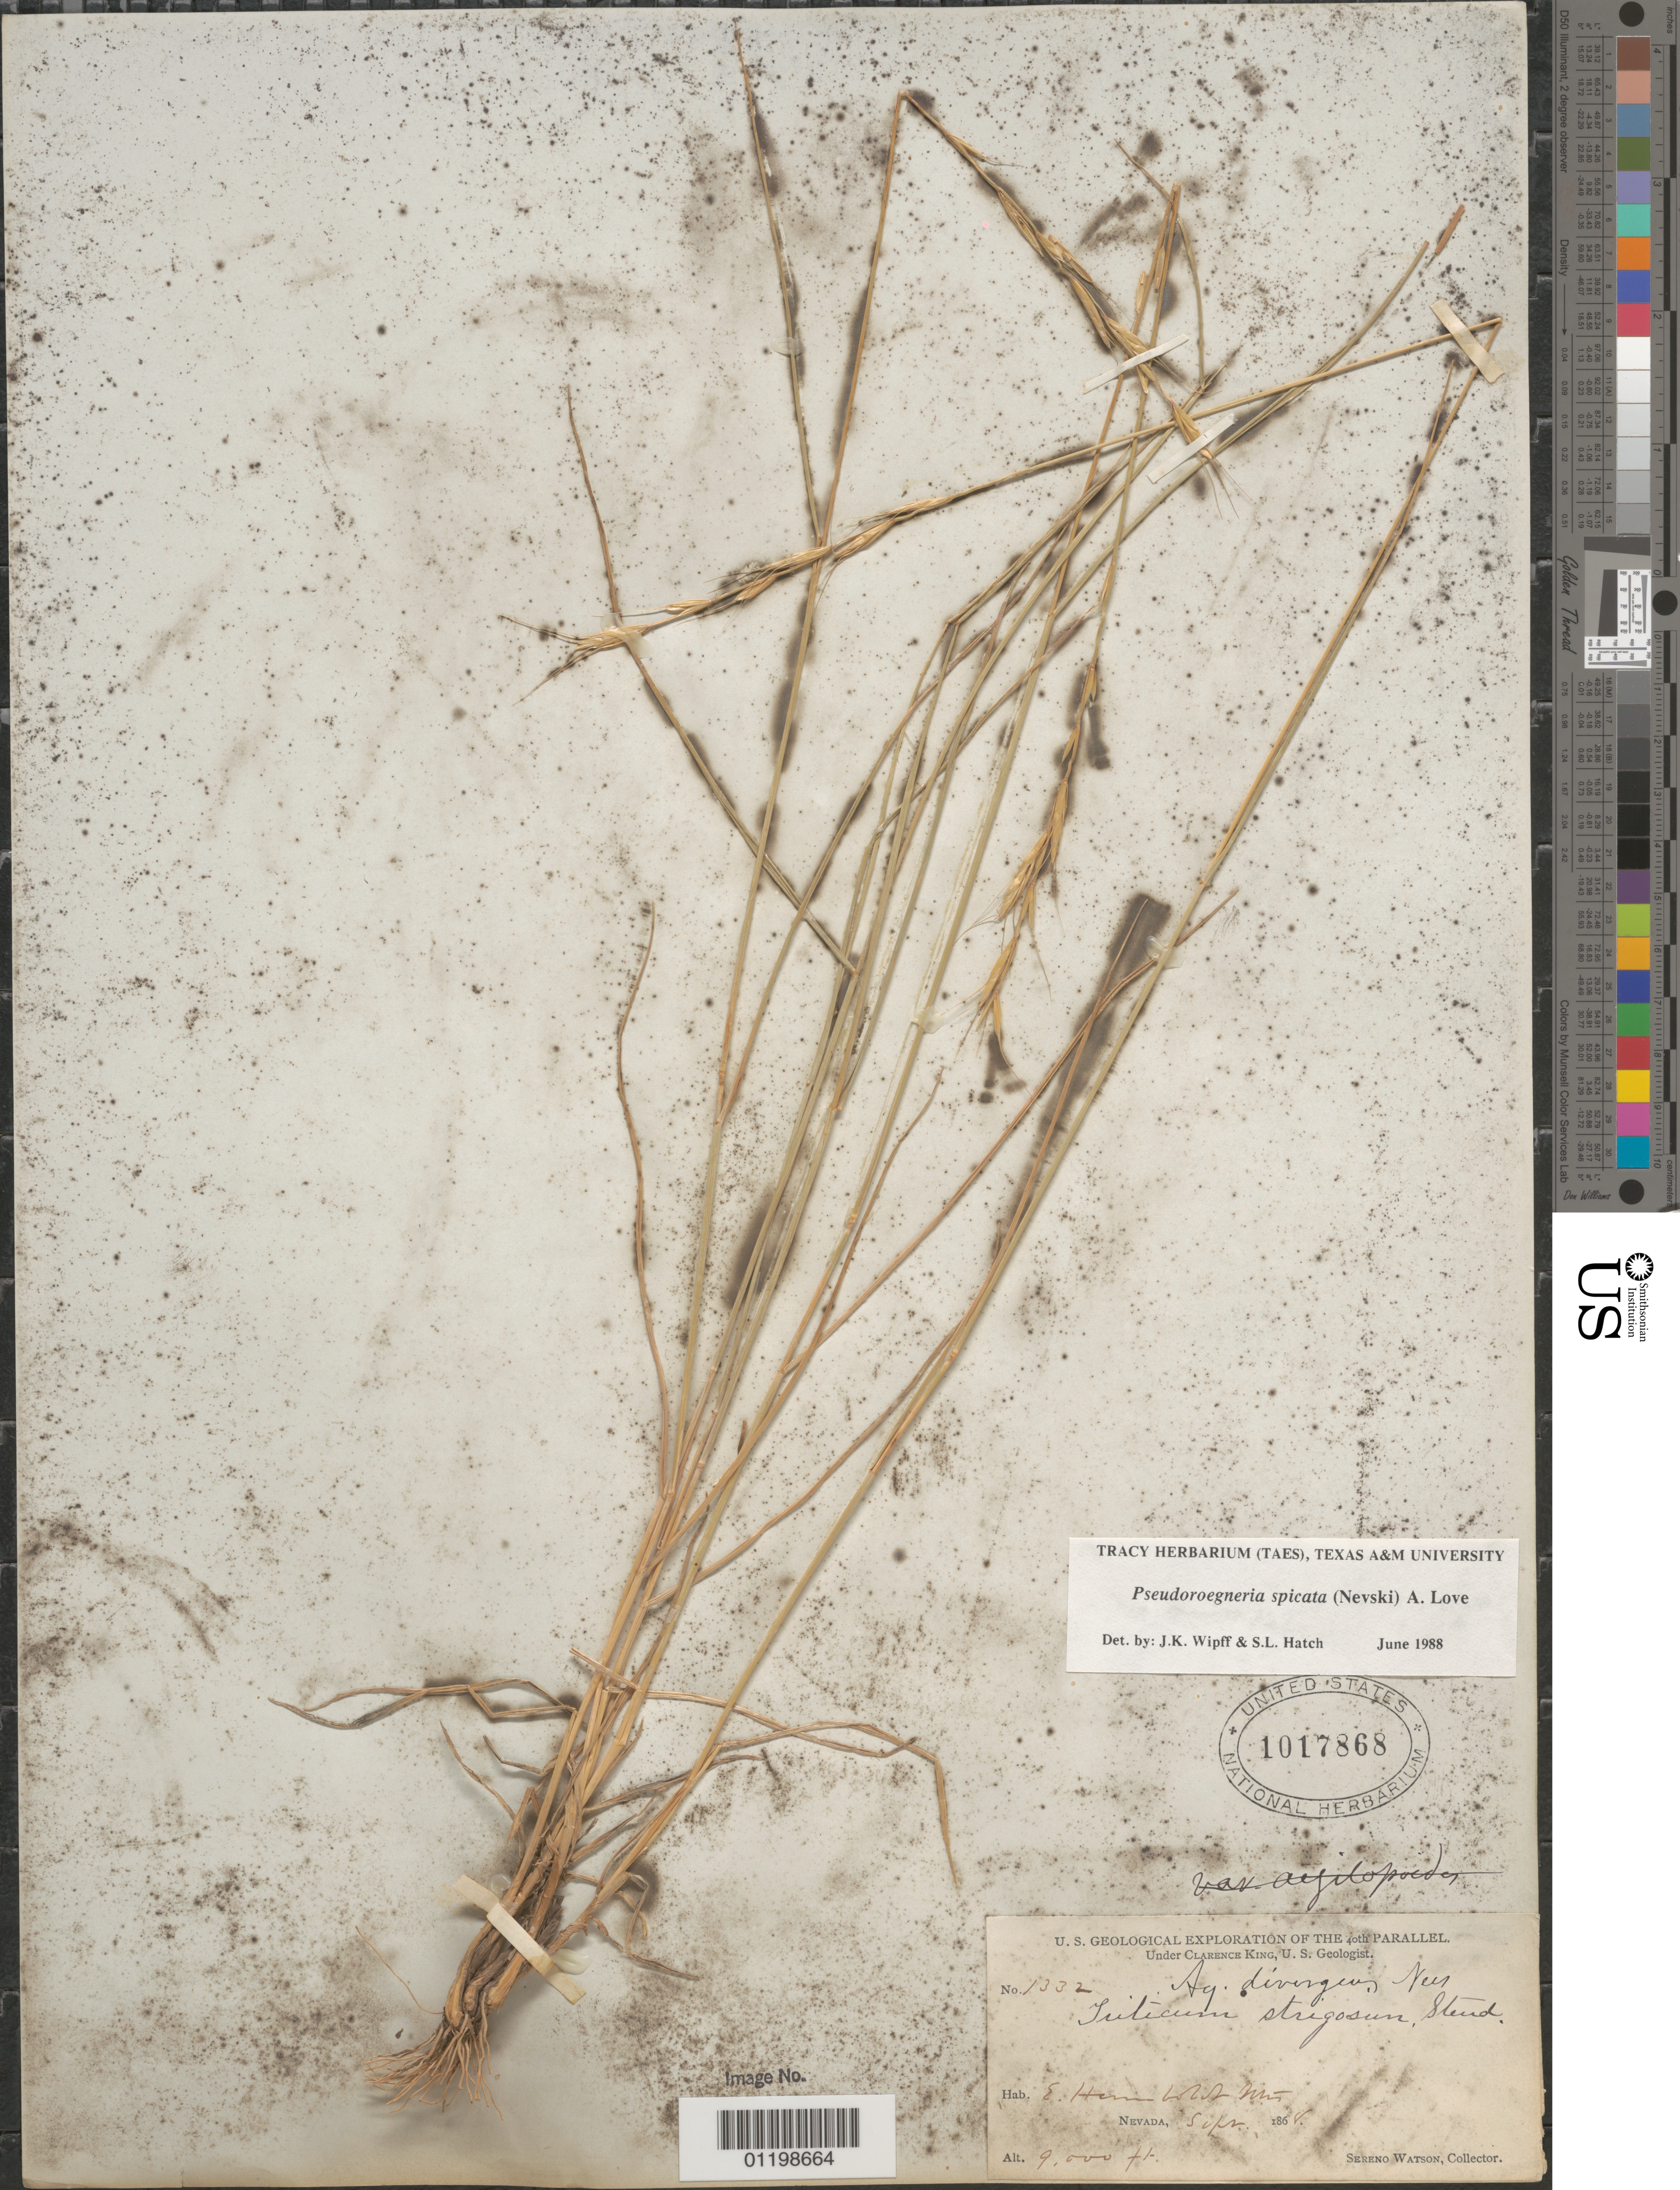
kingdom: Plantae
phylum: Tracheophyta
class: Liliopsida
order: Poales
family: Poaceae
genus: Pseudoroegneria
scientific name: Pseudoroegneria spicata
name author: (Pursh) Á. Löve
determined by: Wipff, J. K.; Hatch, S. L.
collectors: S. Watson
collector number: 1332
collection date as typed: Sep 1868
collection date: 1868-09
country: United States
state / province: Nevada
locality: E. Humboldt Mts,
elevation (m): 2743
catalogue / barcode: US 1017868